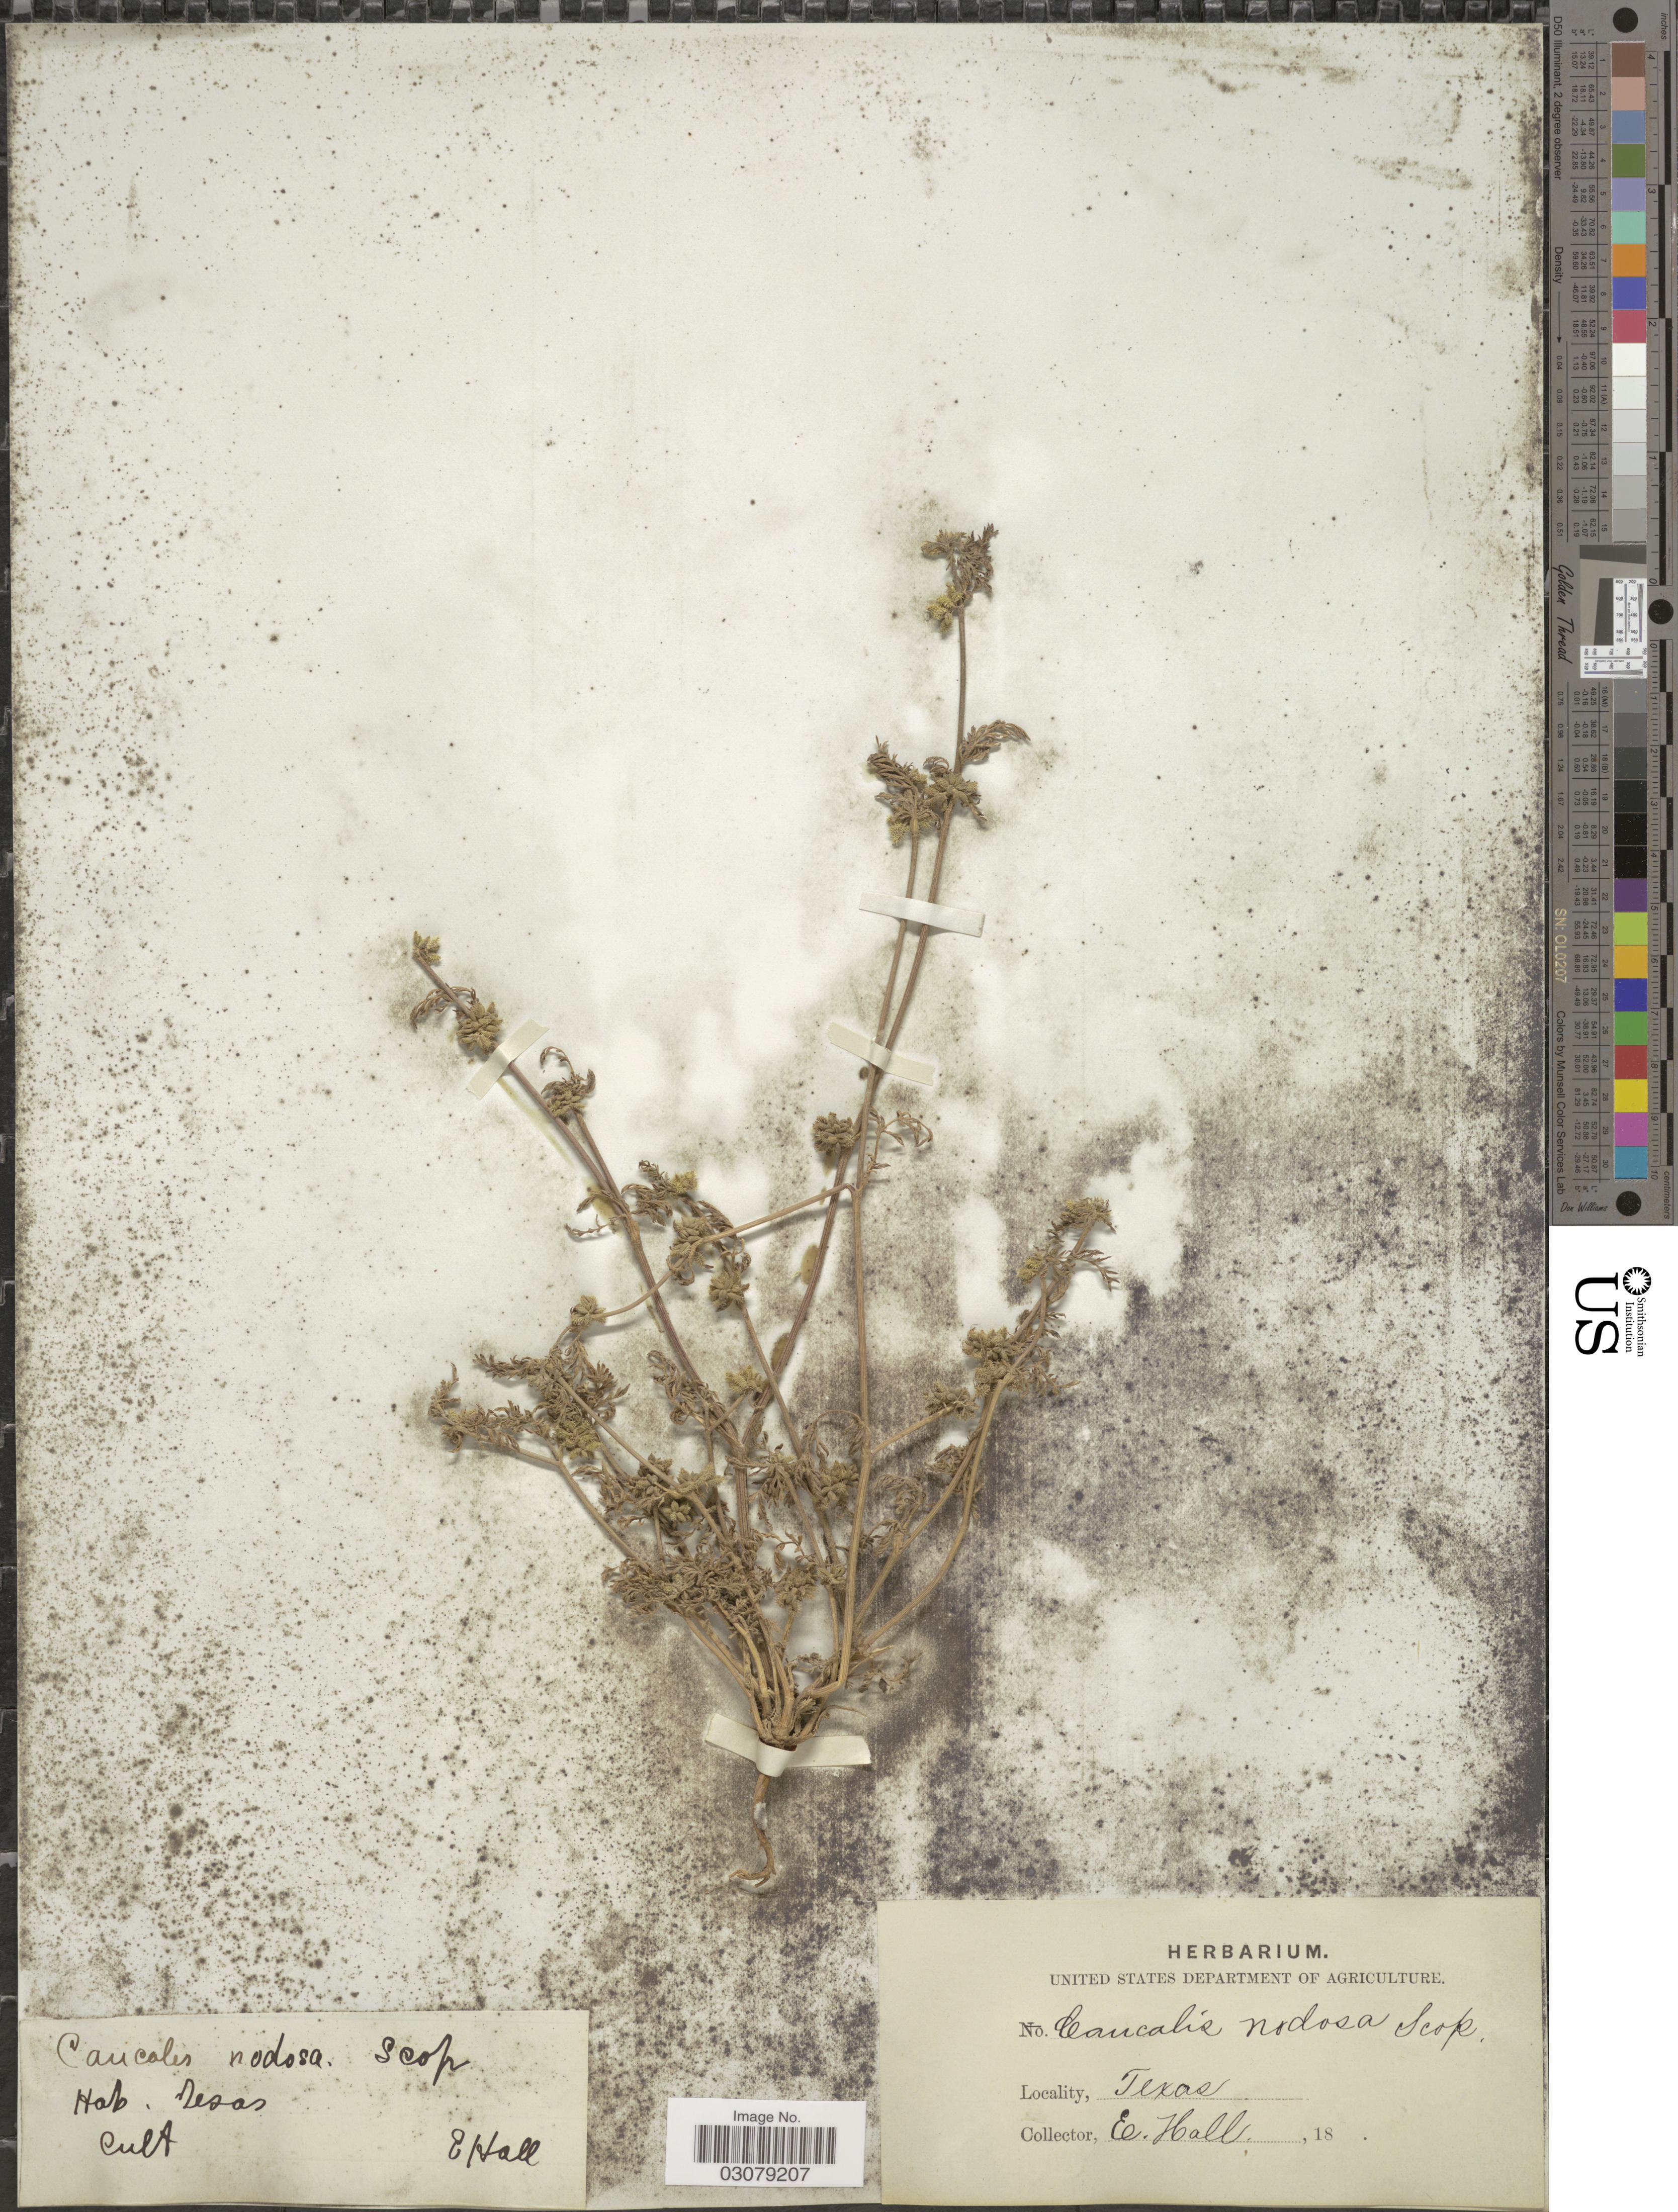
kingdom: Plantae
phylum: Tracheophyta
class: Magnoliopsida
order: Apiales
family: Apiaceae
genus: Torilis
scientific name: Torilis nodosa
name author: (L.) Gaertn.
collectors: E. Hall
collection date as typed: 18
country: United States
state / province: Texas